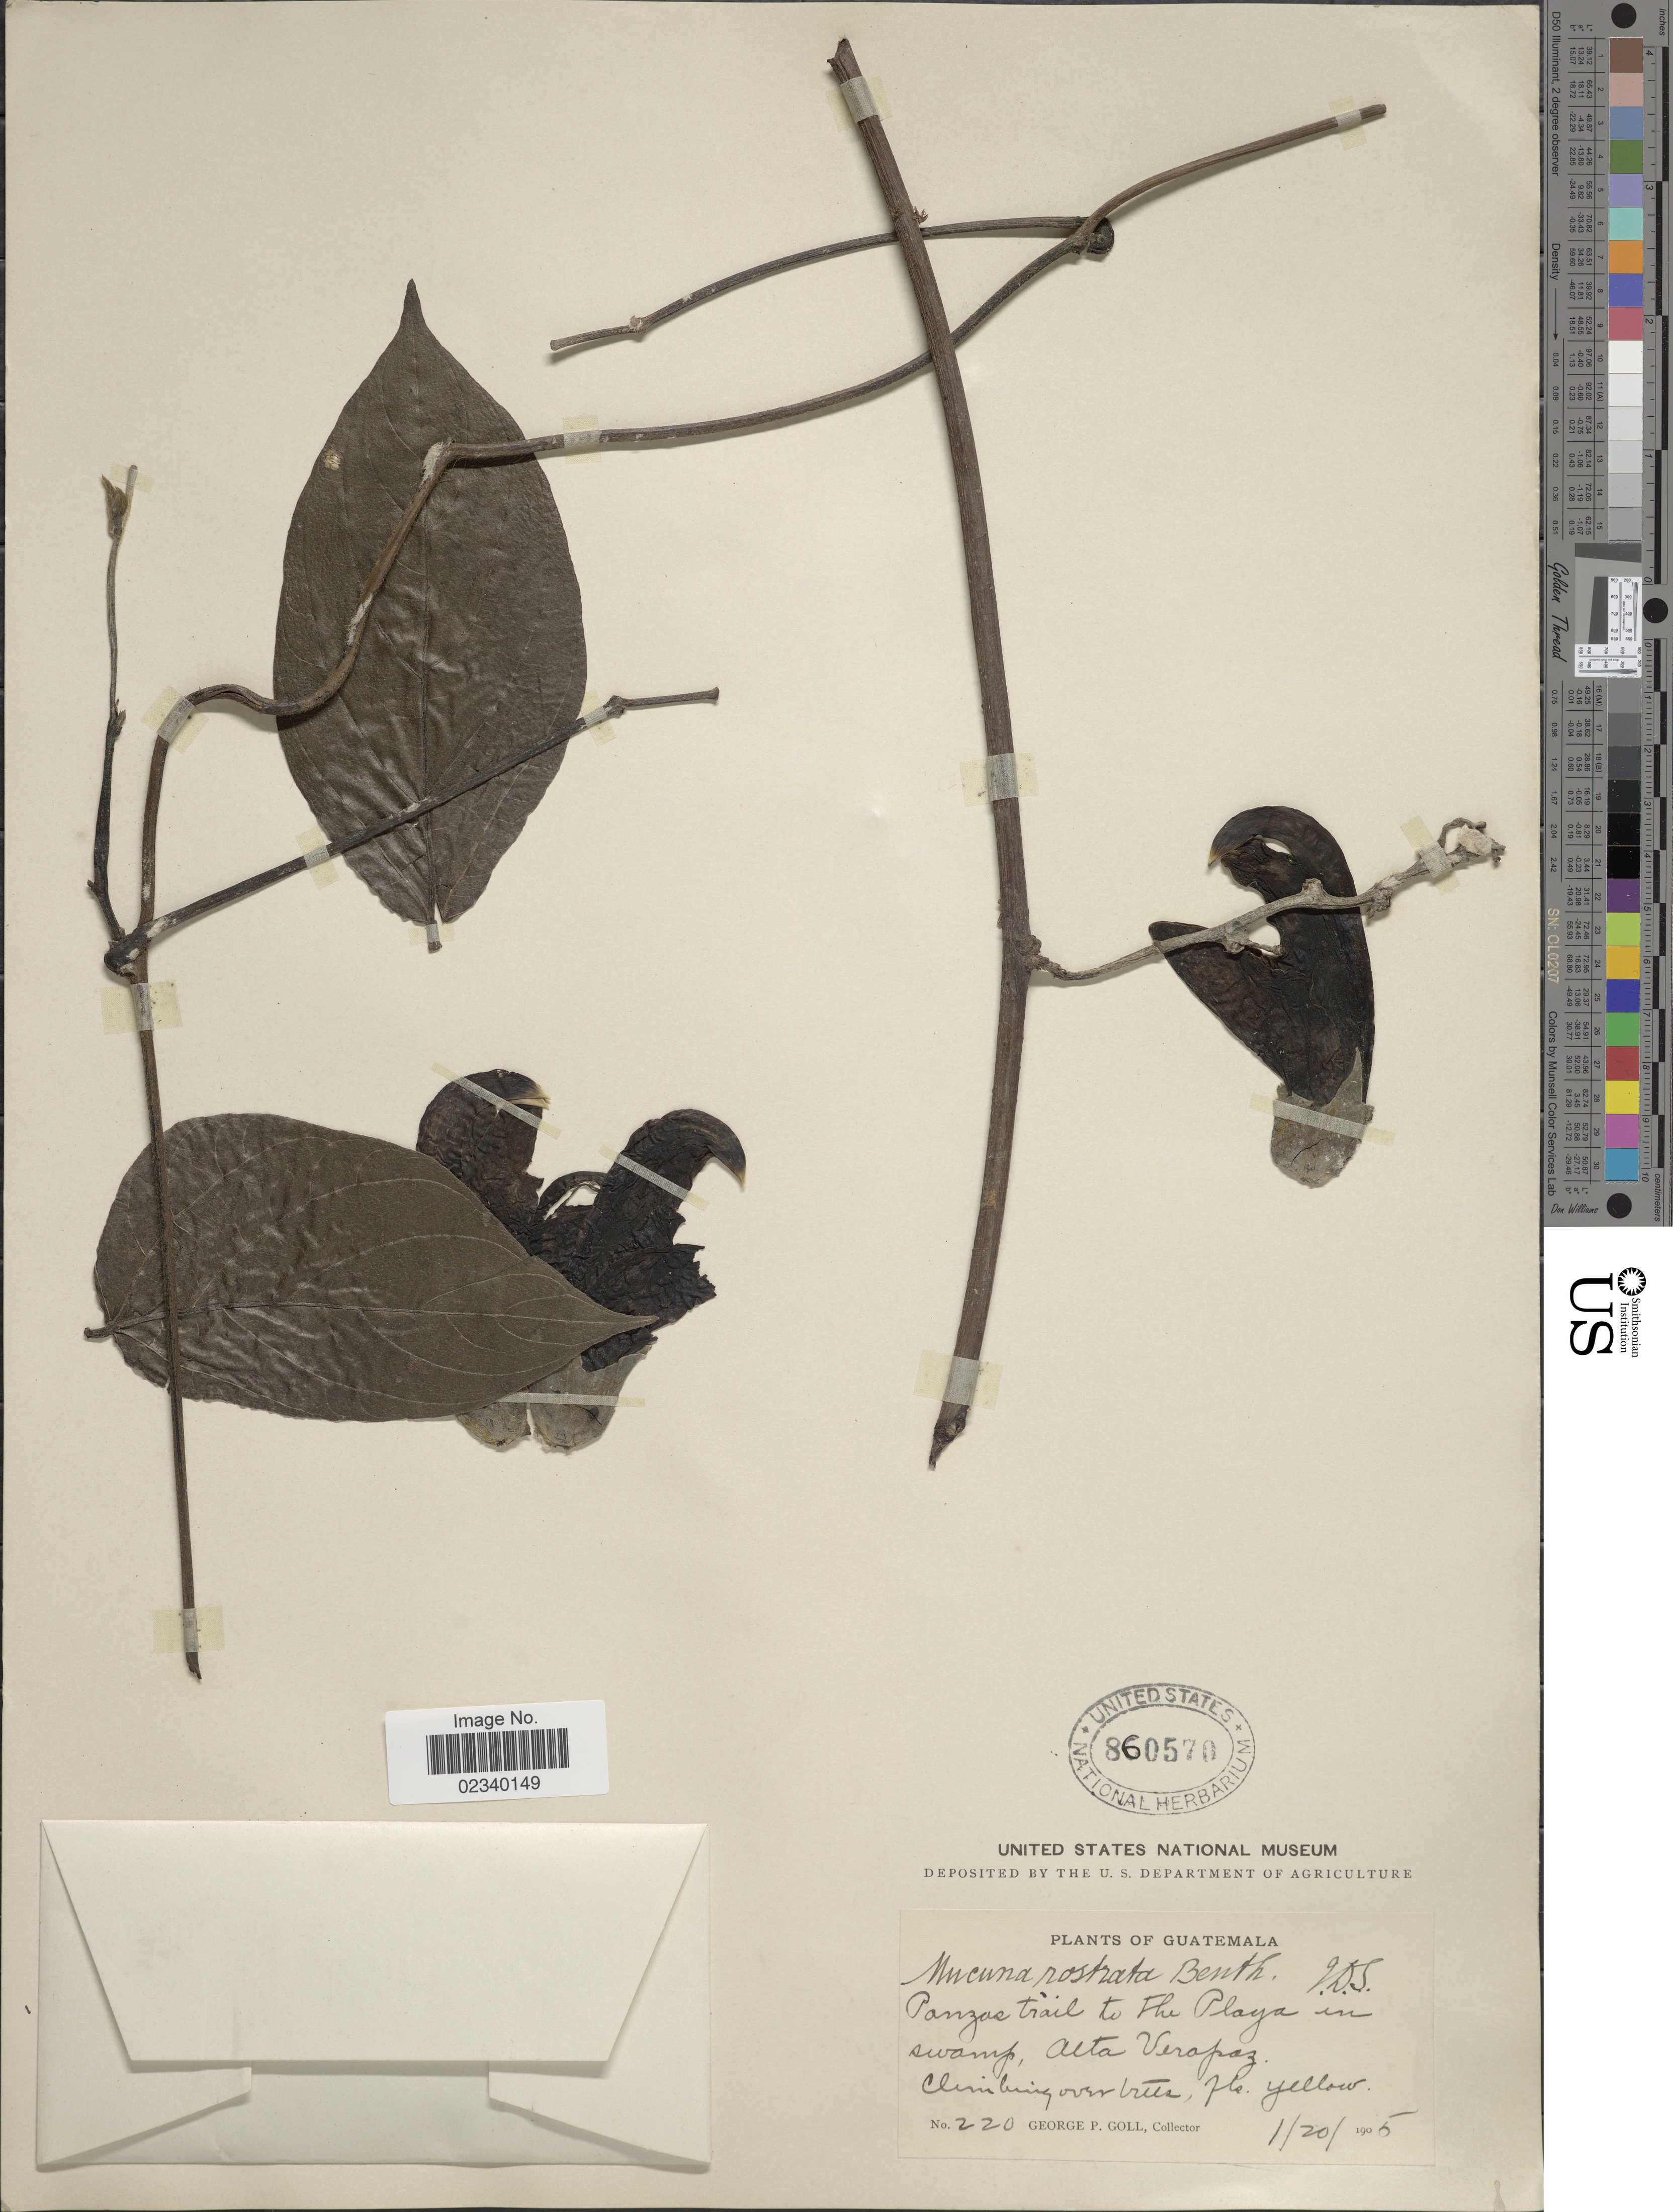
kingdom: Plantae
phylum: Tracheophyta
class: Magnoliopsida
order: Fabales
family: Fabaceae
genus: Mucuna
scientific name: Mucuna rostrata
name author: Benth.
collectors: G. P. Goll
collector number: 220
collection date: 1905-01-20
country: Guatemala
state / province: Alta Verapaz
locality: Panzas trail to The Playa in swamp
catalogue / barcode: US 860570